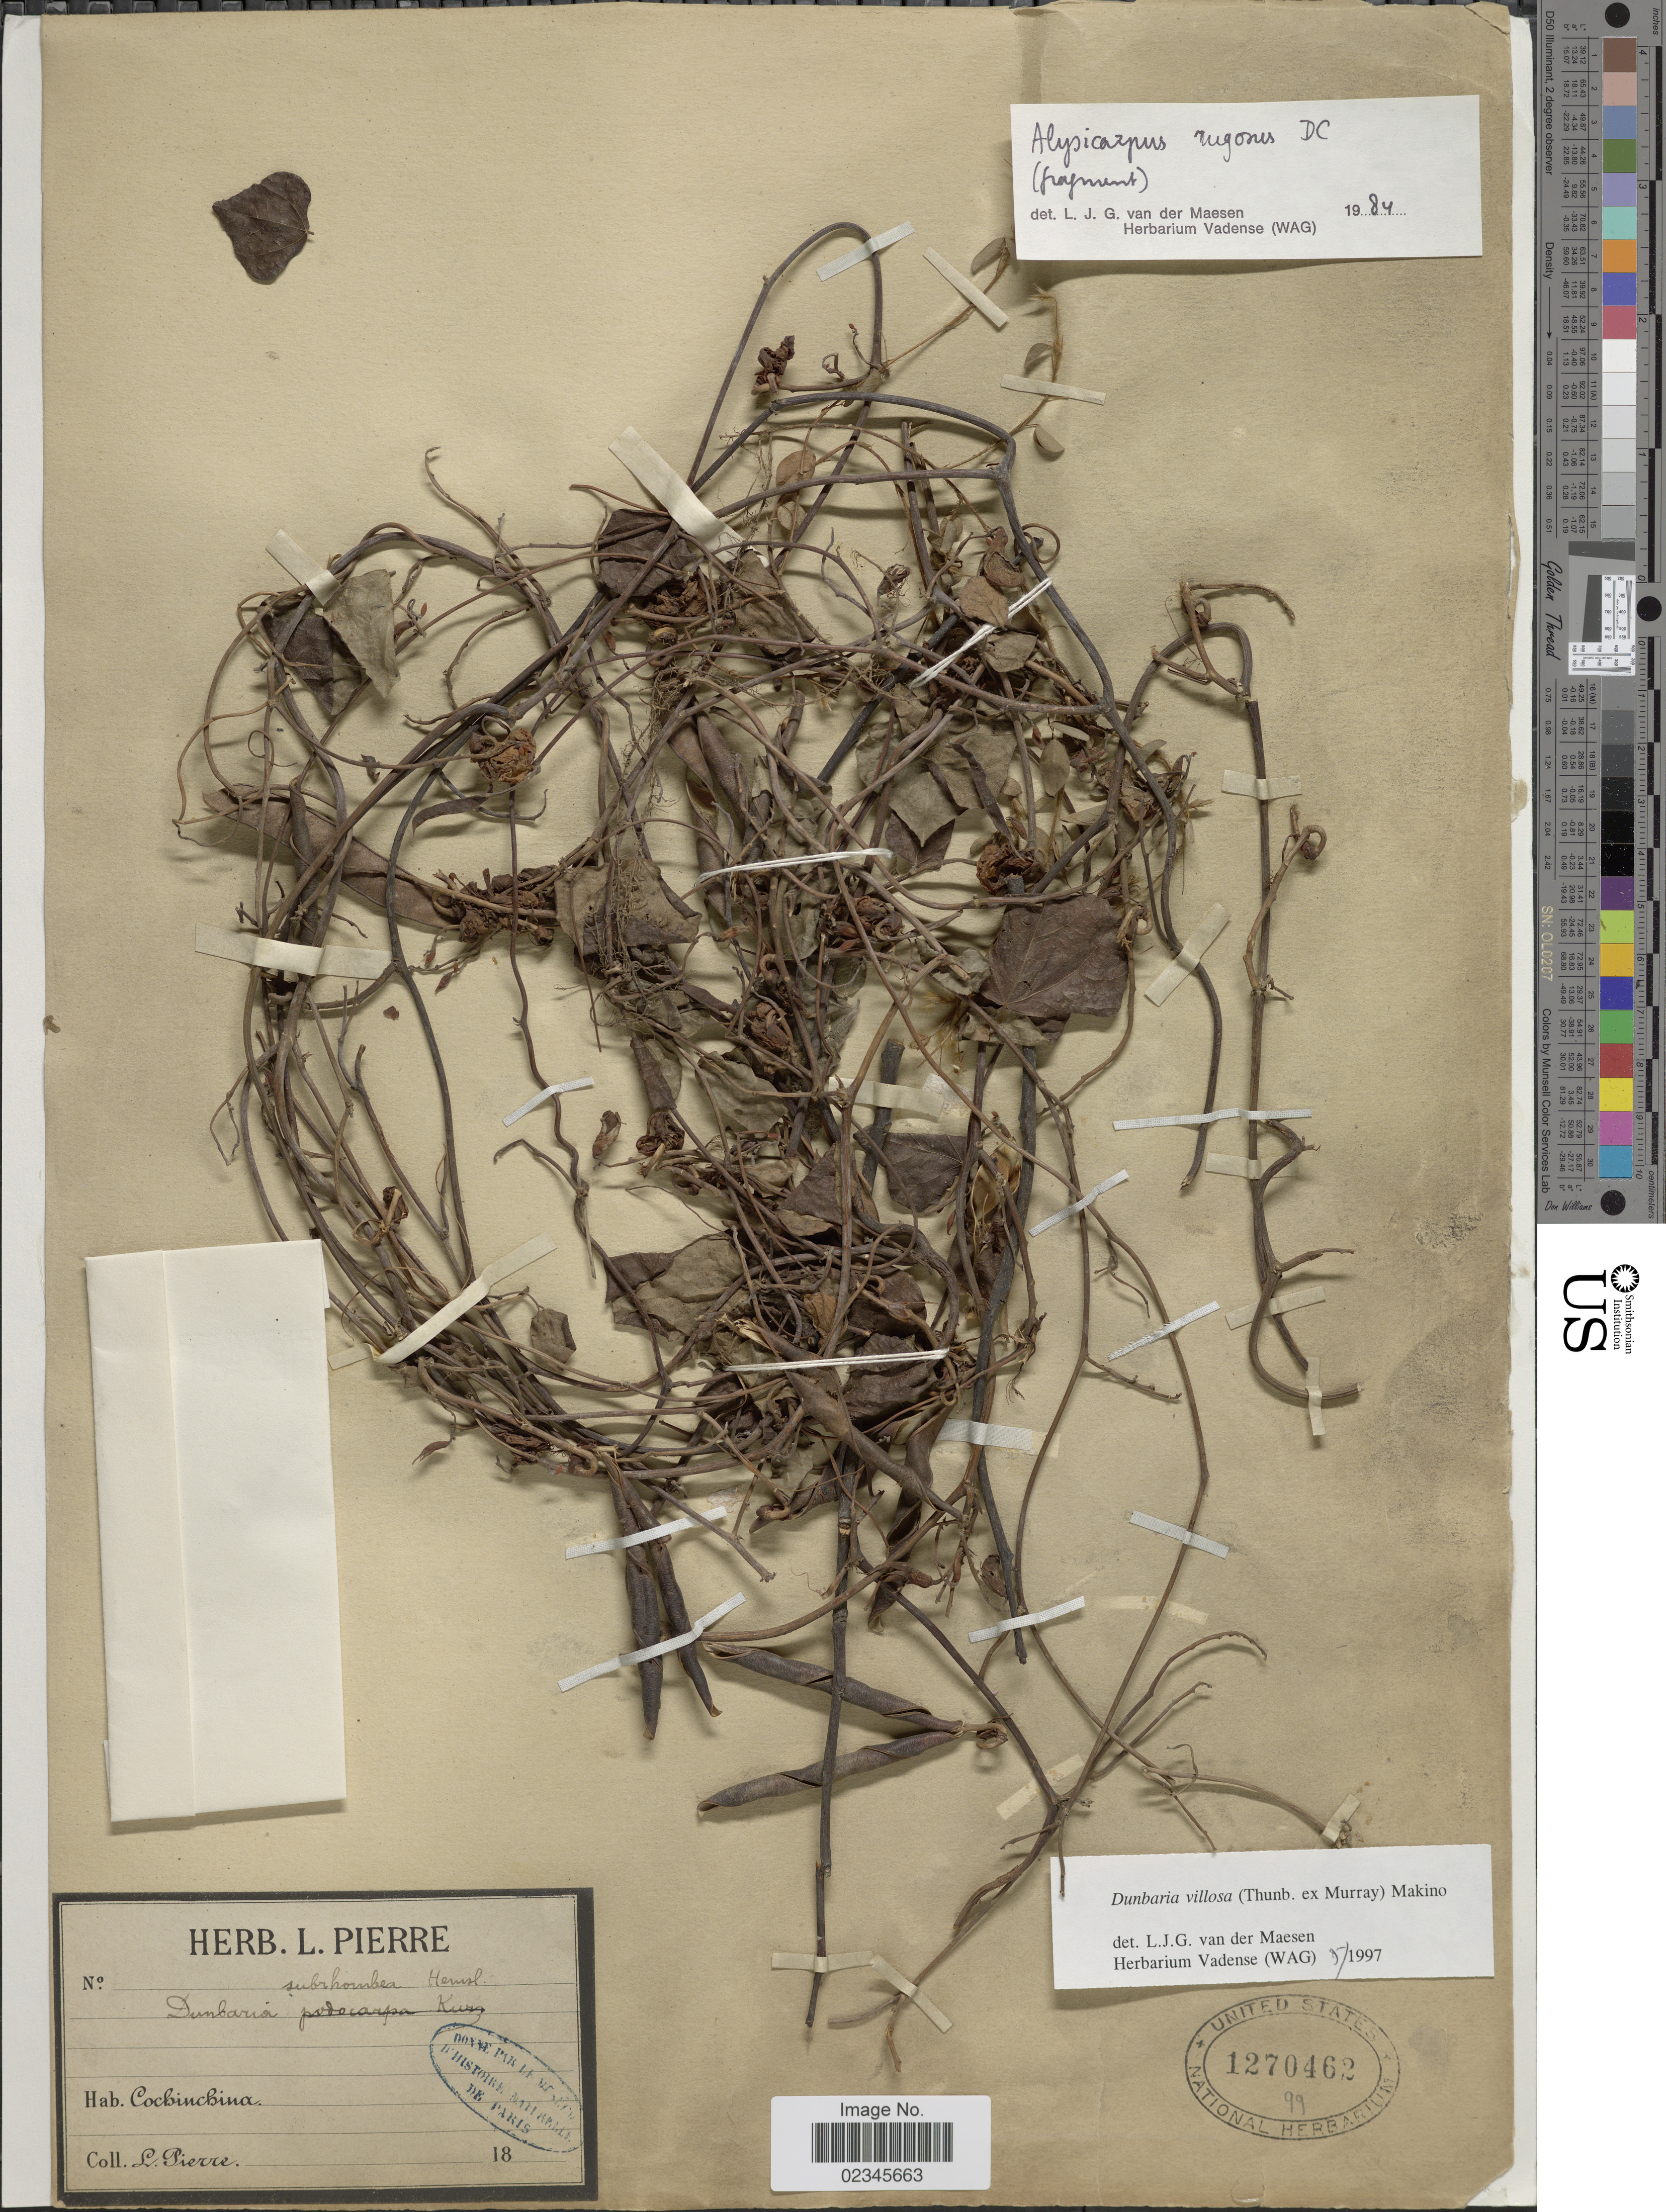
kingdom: Plantae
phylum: Tracheophyta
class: Magnoliopsida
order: Fabales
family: Fabaceae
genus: Dunbaria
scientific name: Dunbaria villosa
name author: (Thunb.) Makino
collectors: L. Pierre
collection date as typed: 18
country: Vietnam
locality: Cochinchina.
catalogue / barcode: US 1270462